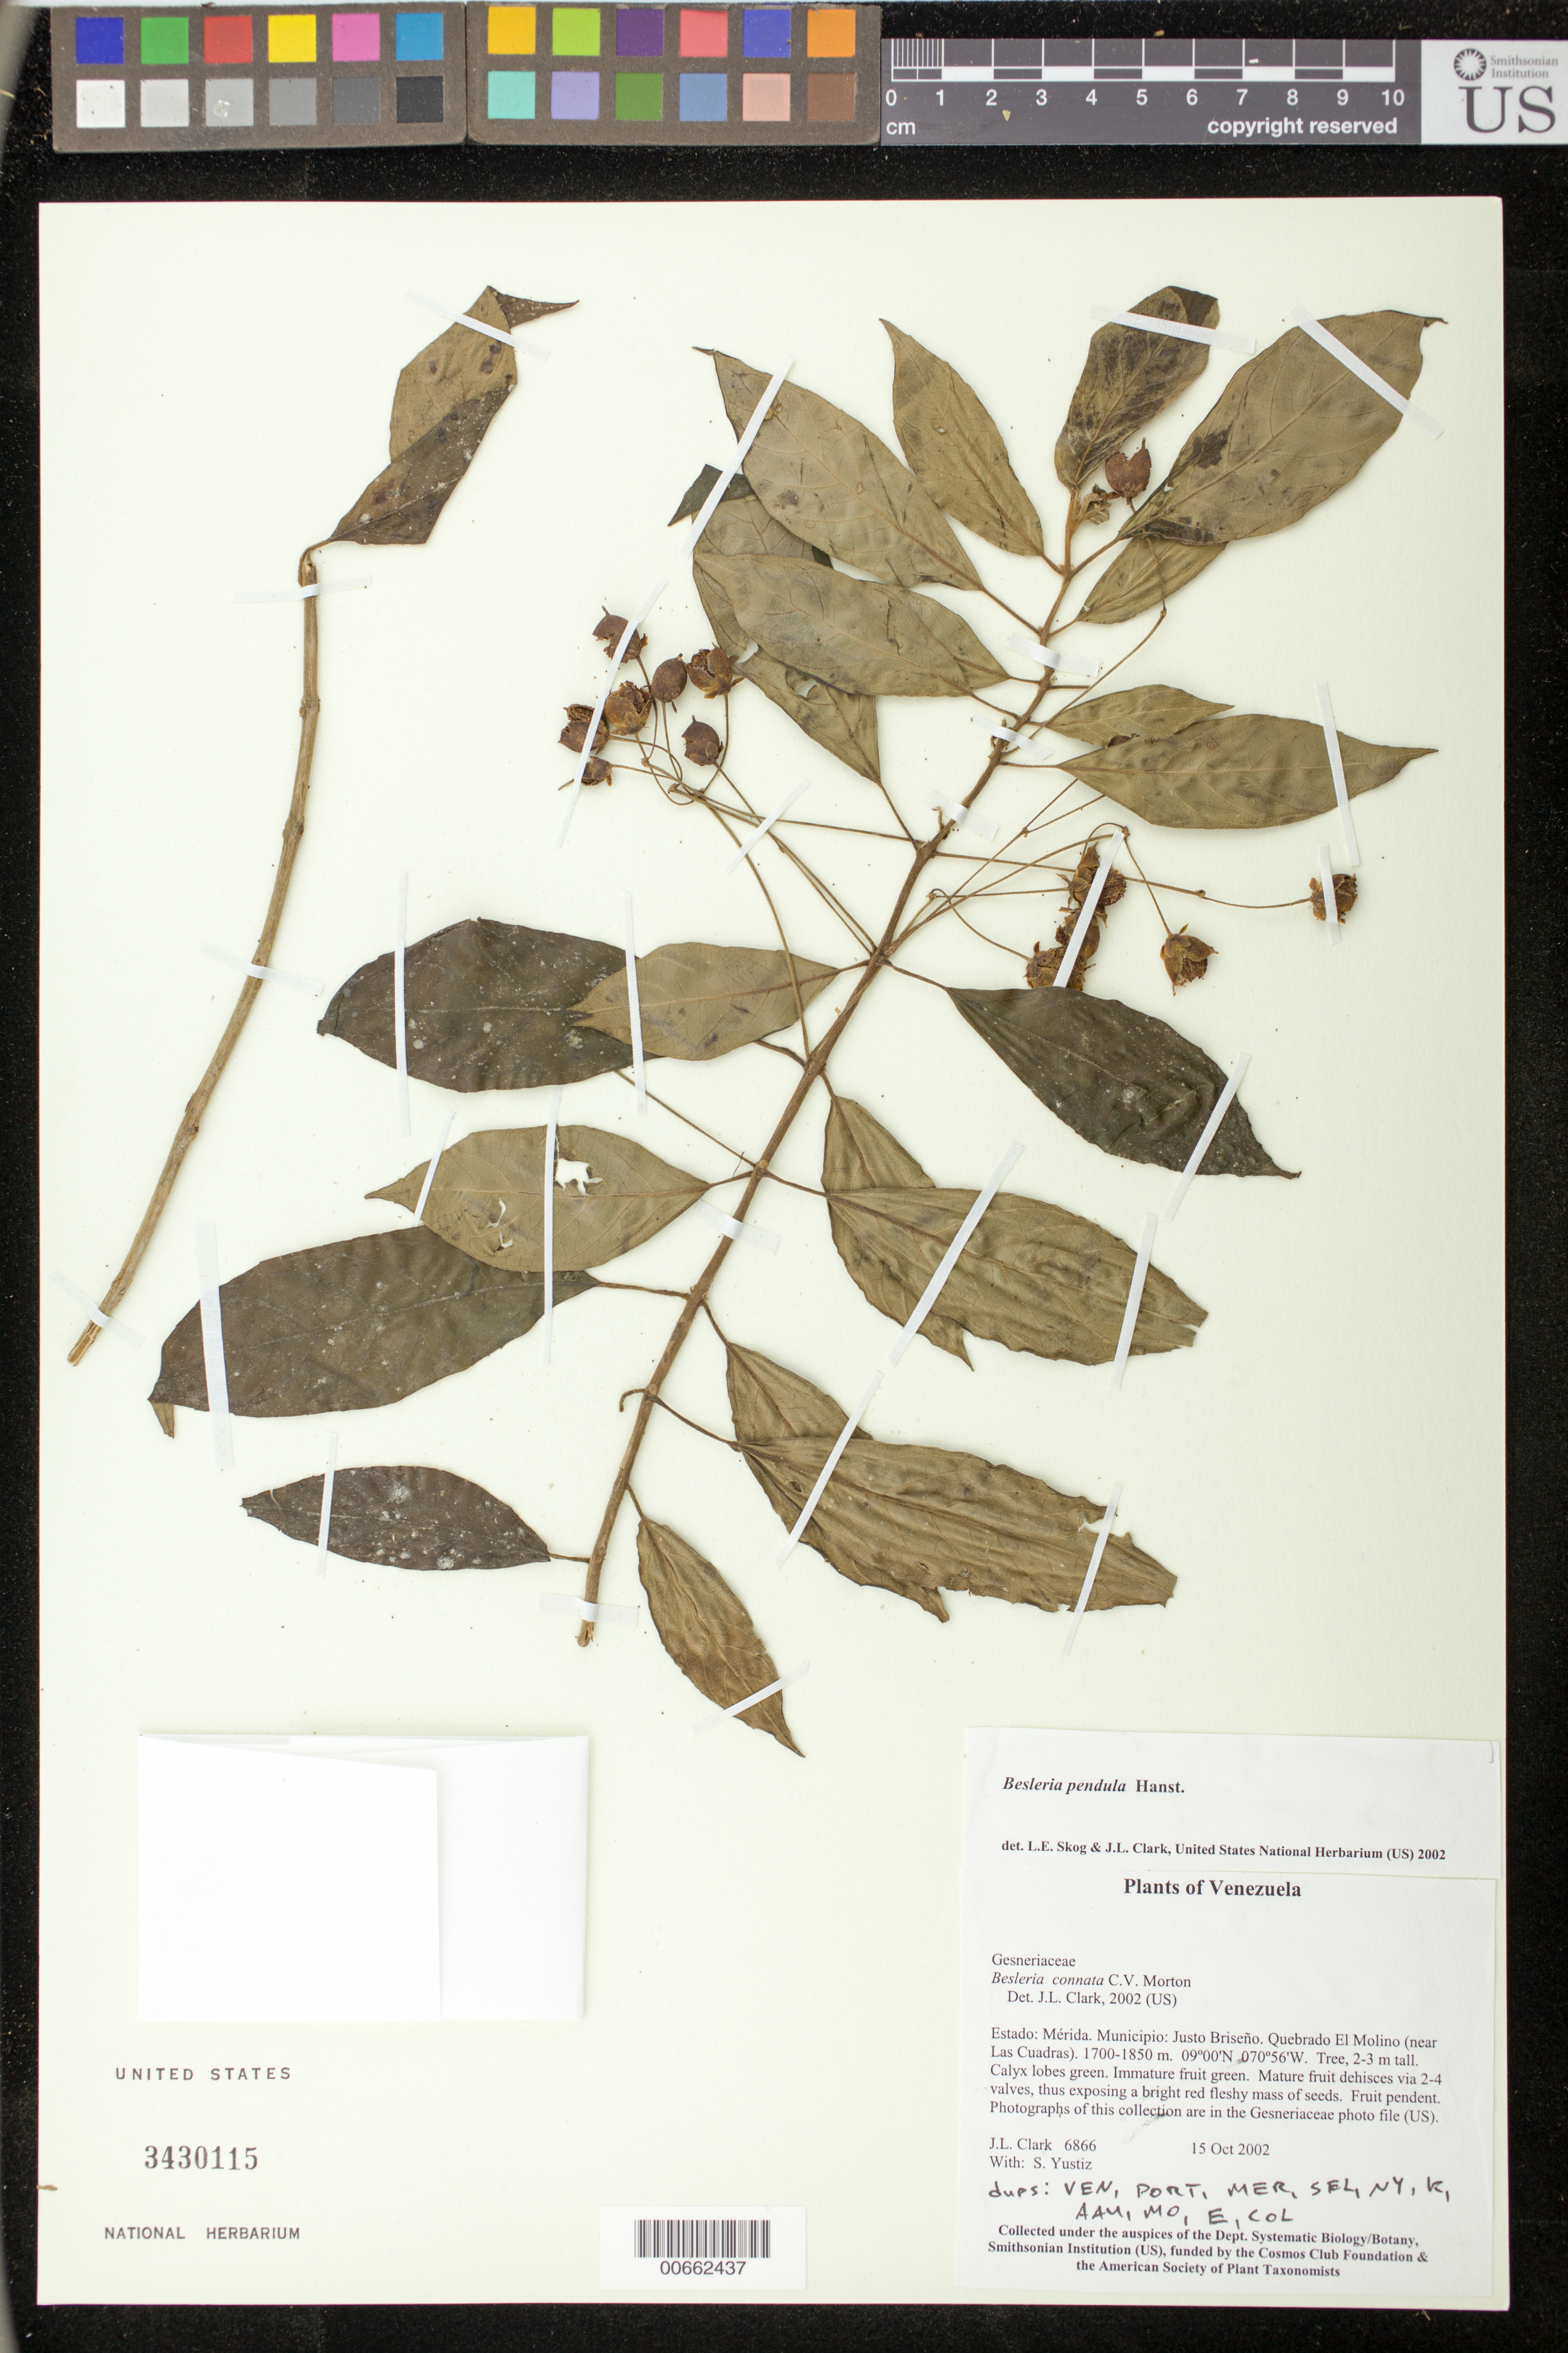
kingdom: Plantae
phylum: Tracheophyta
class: Magnoliopsida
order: Lamiales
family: Gesneriaceae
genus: Besleria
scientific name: Besleria pendula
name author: Hanst.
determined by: Clark, J. L.; Skog, Laurence E.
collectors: J. L. Clark & S. Yustiz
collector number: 6866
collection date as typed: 15 Oct 2002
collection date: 2002-10-15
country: Venezuela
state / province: Mérida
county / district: Justo Briceño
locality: Justo Briseño: Quebrado El Molino (near Las Cuadras).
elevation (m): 1700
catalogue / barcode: US 3430115